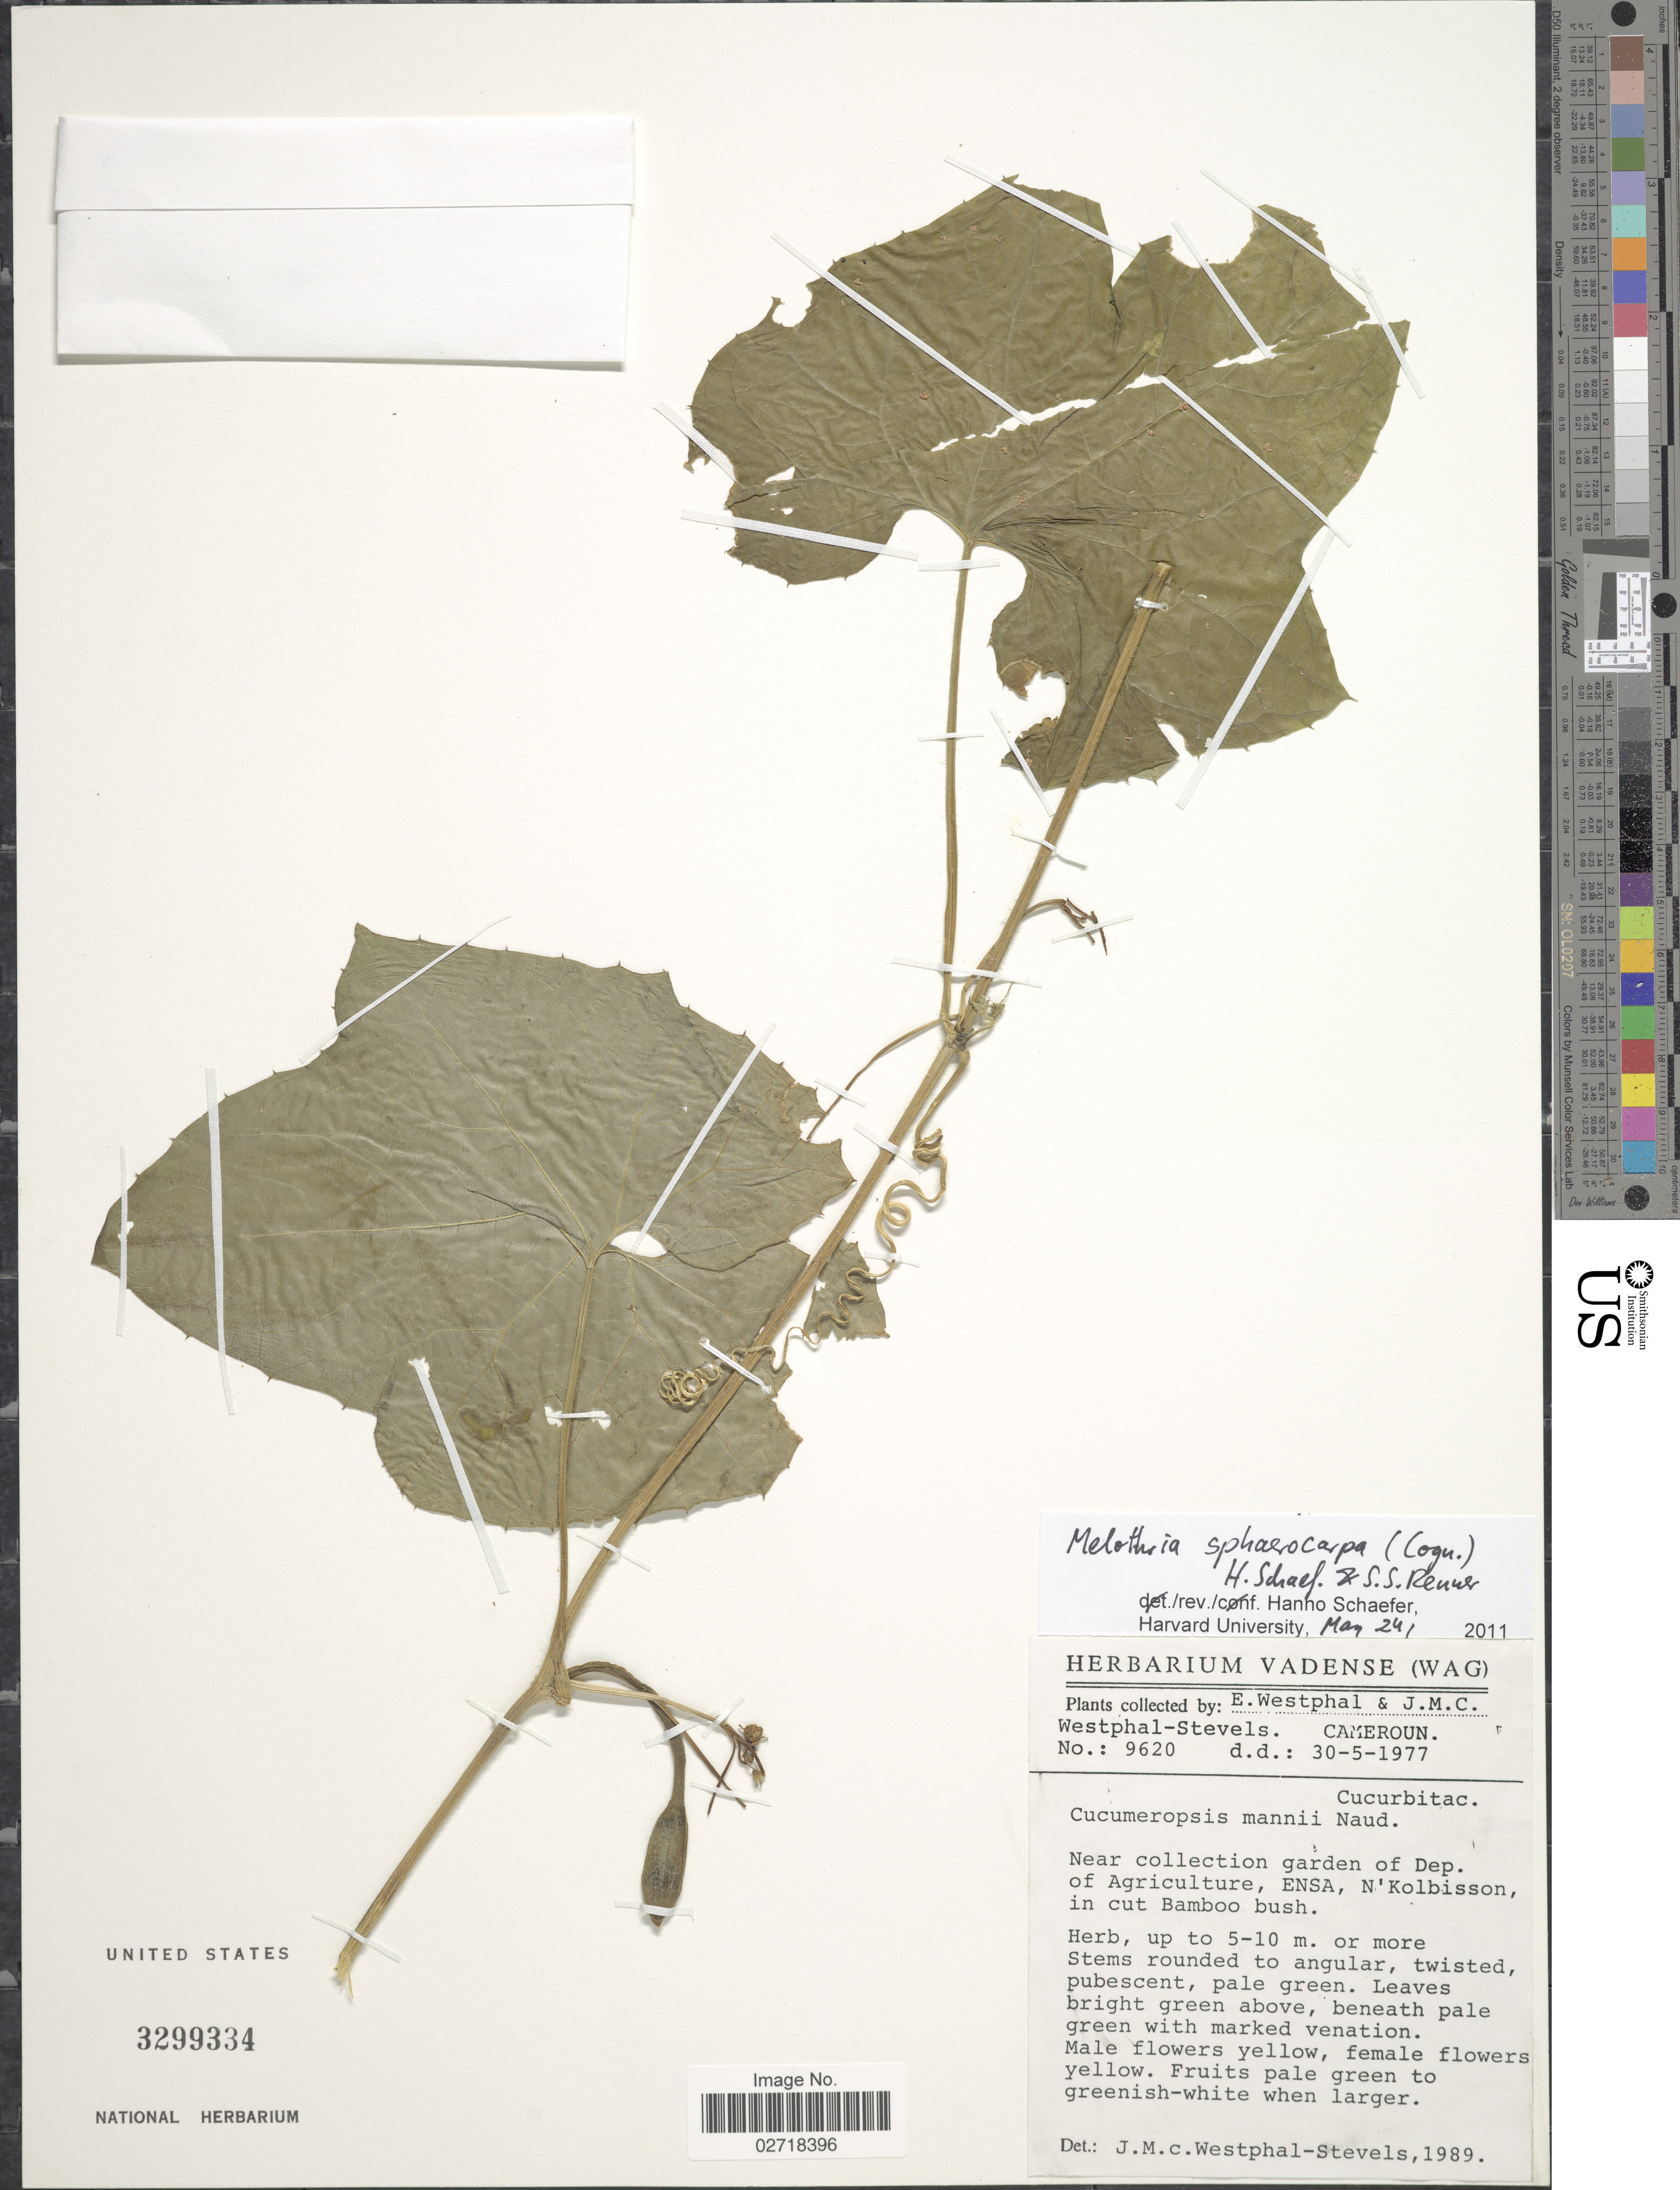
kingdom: Plantae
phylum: Tracheophyta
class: Magnoliopsida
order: Cucurbitales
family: Cucurbitaceae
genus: Melothria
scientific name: Melothria sphaerocarpa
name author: (Cogn.) H. Schaef. & S.S. Renner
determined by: Schaefer, Hanno, Harvard University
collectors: E. Westphal & J. Westphal-Stevels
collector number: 9620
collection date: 1977-05-30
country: Cameroon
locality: Near collection garden of Dep. of Agriculture, ENSA, N'Kolbisson in cut Bamboo bush.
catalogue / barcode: US 3299334